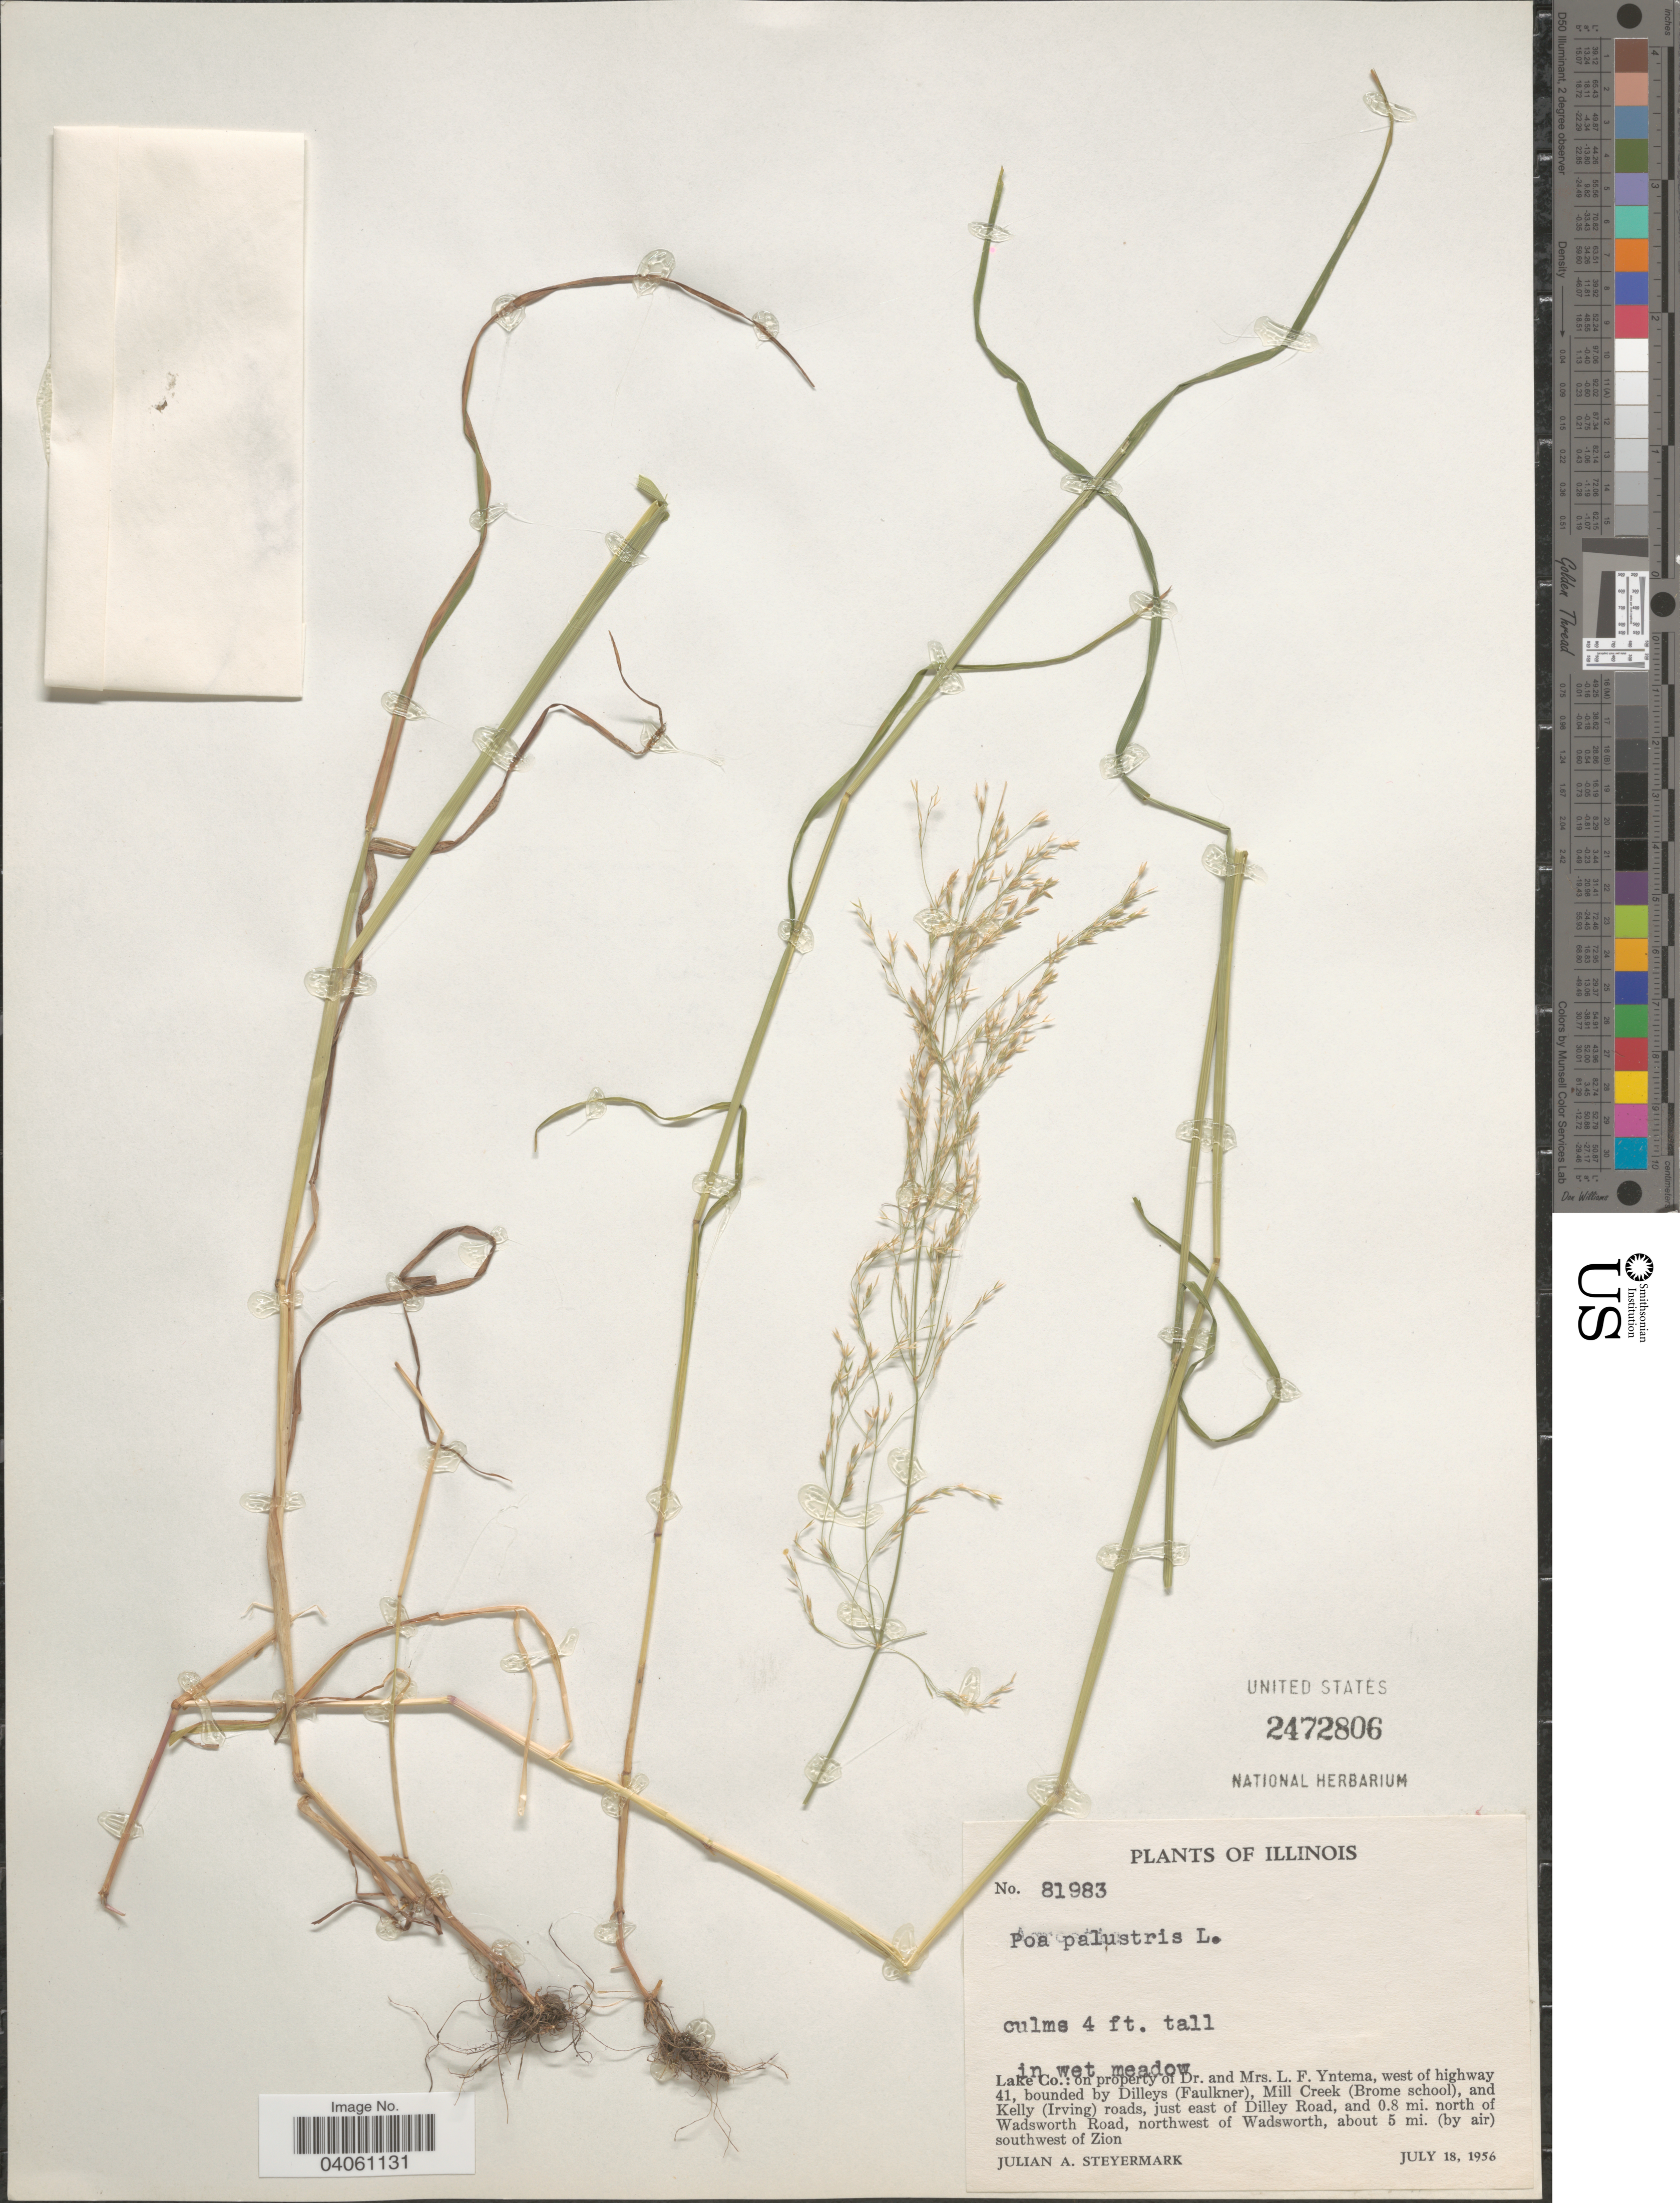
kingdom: Plantae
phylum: Tracheophyta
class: Liliopsida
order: Poales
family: Poaceae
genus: Poa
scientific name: Poa palustris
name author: L.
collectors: J. Steyermark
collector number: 81983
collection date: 1956-07-18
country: United States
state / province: Illinois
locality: Lake Co.: on property of Dr. and Mrs. L. F. Yntema, west of highway 41, bounded by Dilleys (Faulkner), Mill Creek (Brome school), and Kelly (Irving) roads, just east of Dilley Road, and 0.8 mi. north of Wadsworth Road, northwest of Wadsworth, about 5 mi. (by air) southwest of Zion.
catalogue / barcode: US 2472806